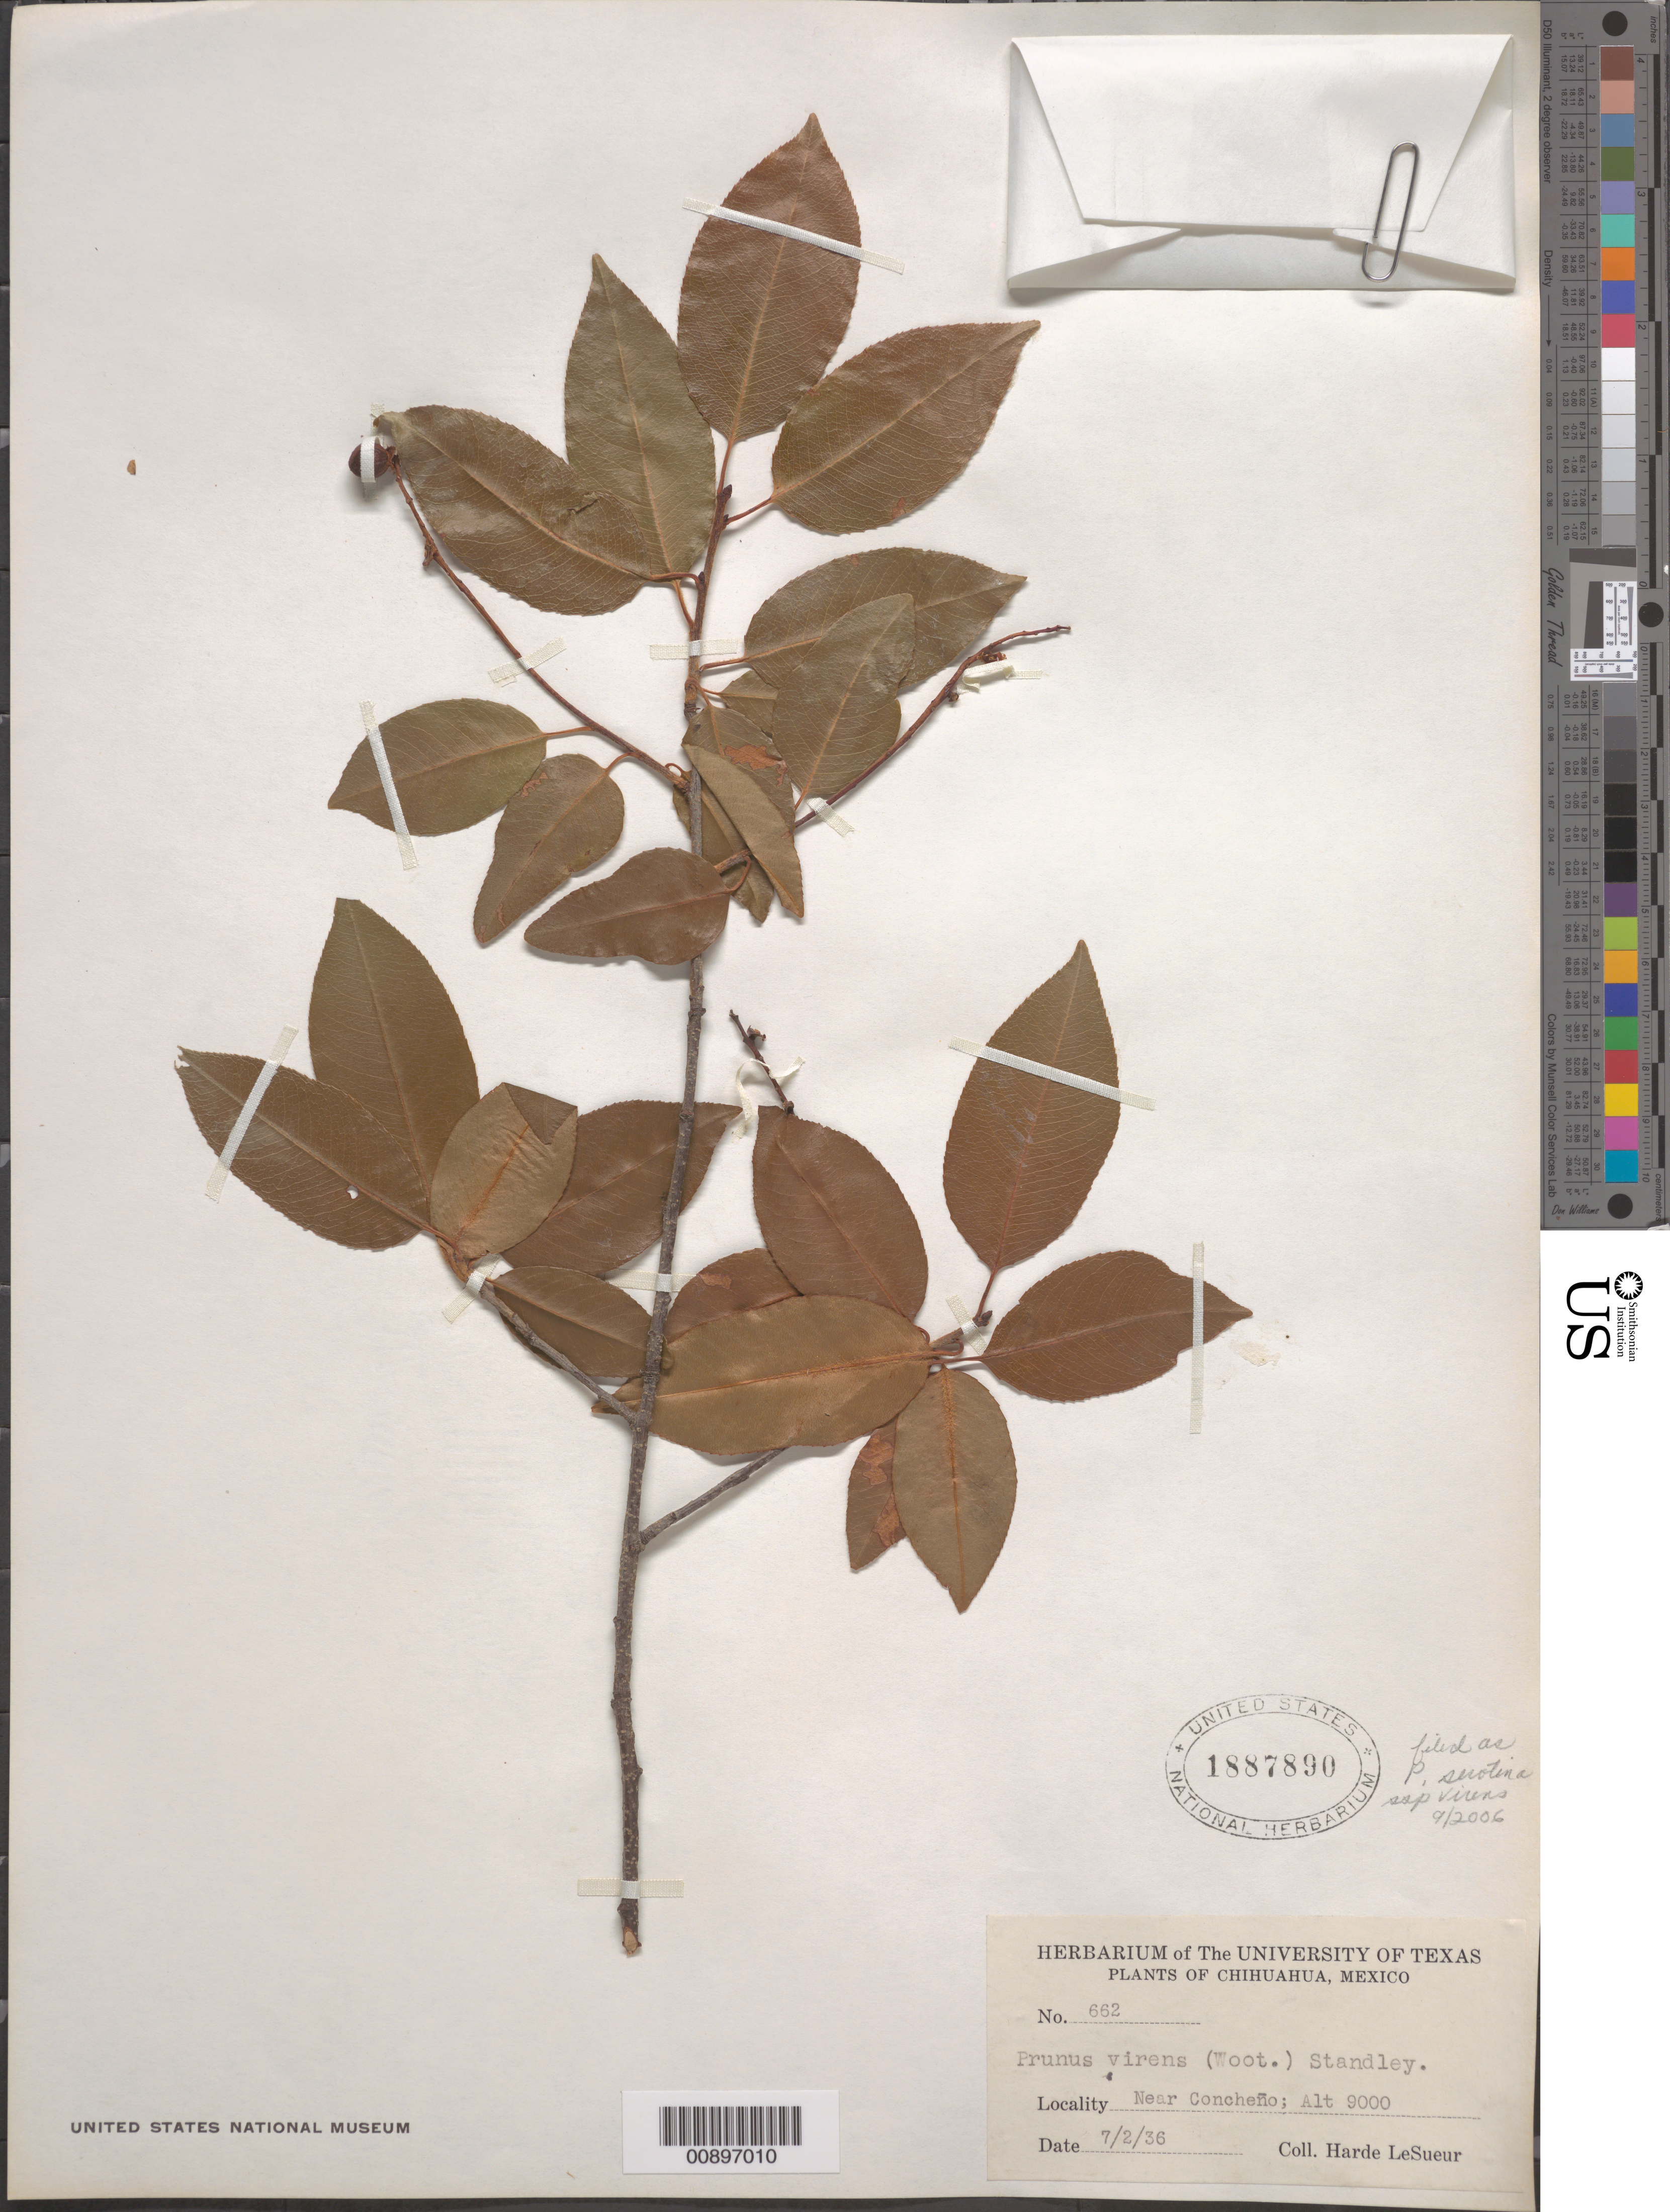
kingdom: Plantae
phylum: Tracheophyta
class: Magnoliopsida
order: Rosales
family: Rosaceae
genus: Prunus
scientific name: Prunus serotina var. rufula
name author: (Wooton & Standl.) McVaugh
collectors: D. H. LeSueur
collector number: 662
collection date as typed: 02 Jul 1936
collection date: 1936-07-02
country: Mexico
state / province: Chihuahua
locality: Near Concheño.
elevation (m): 2743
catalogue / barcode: US 1887890